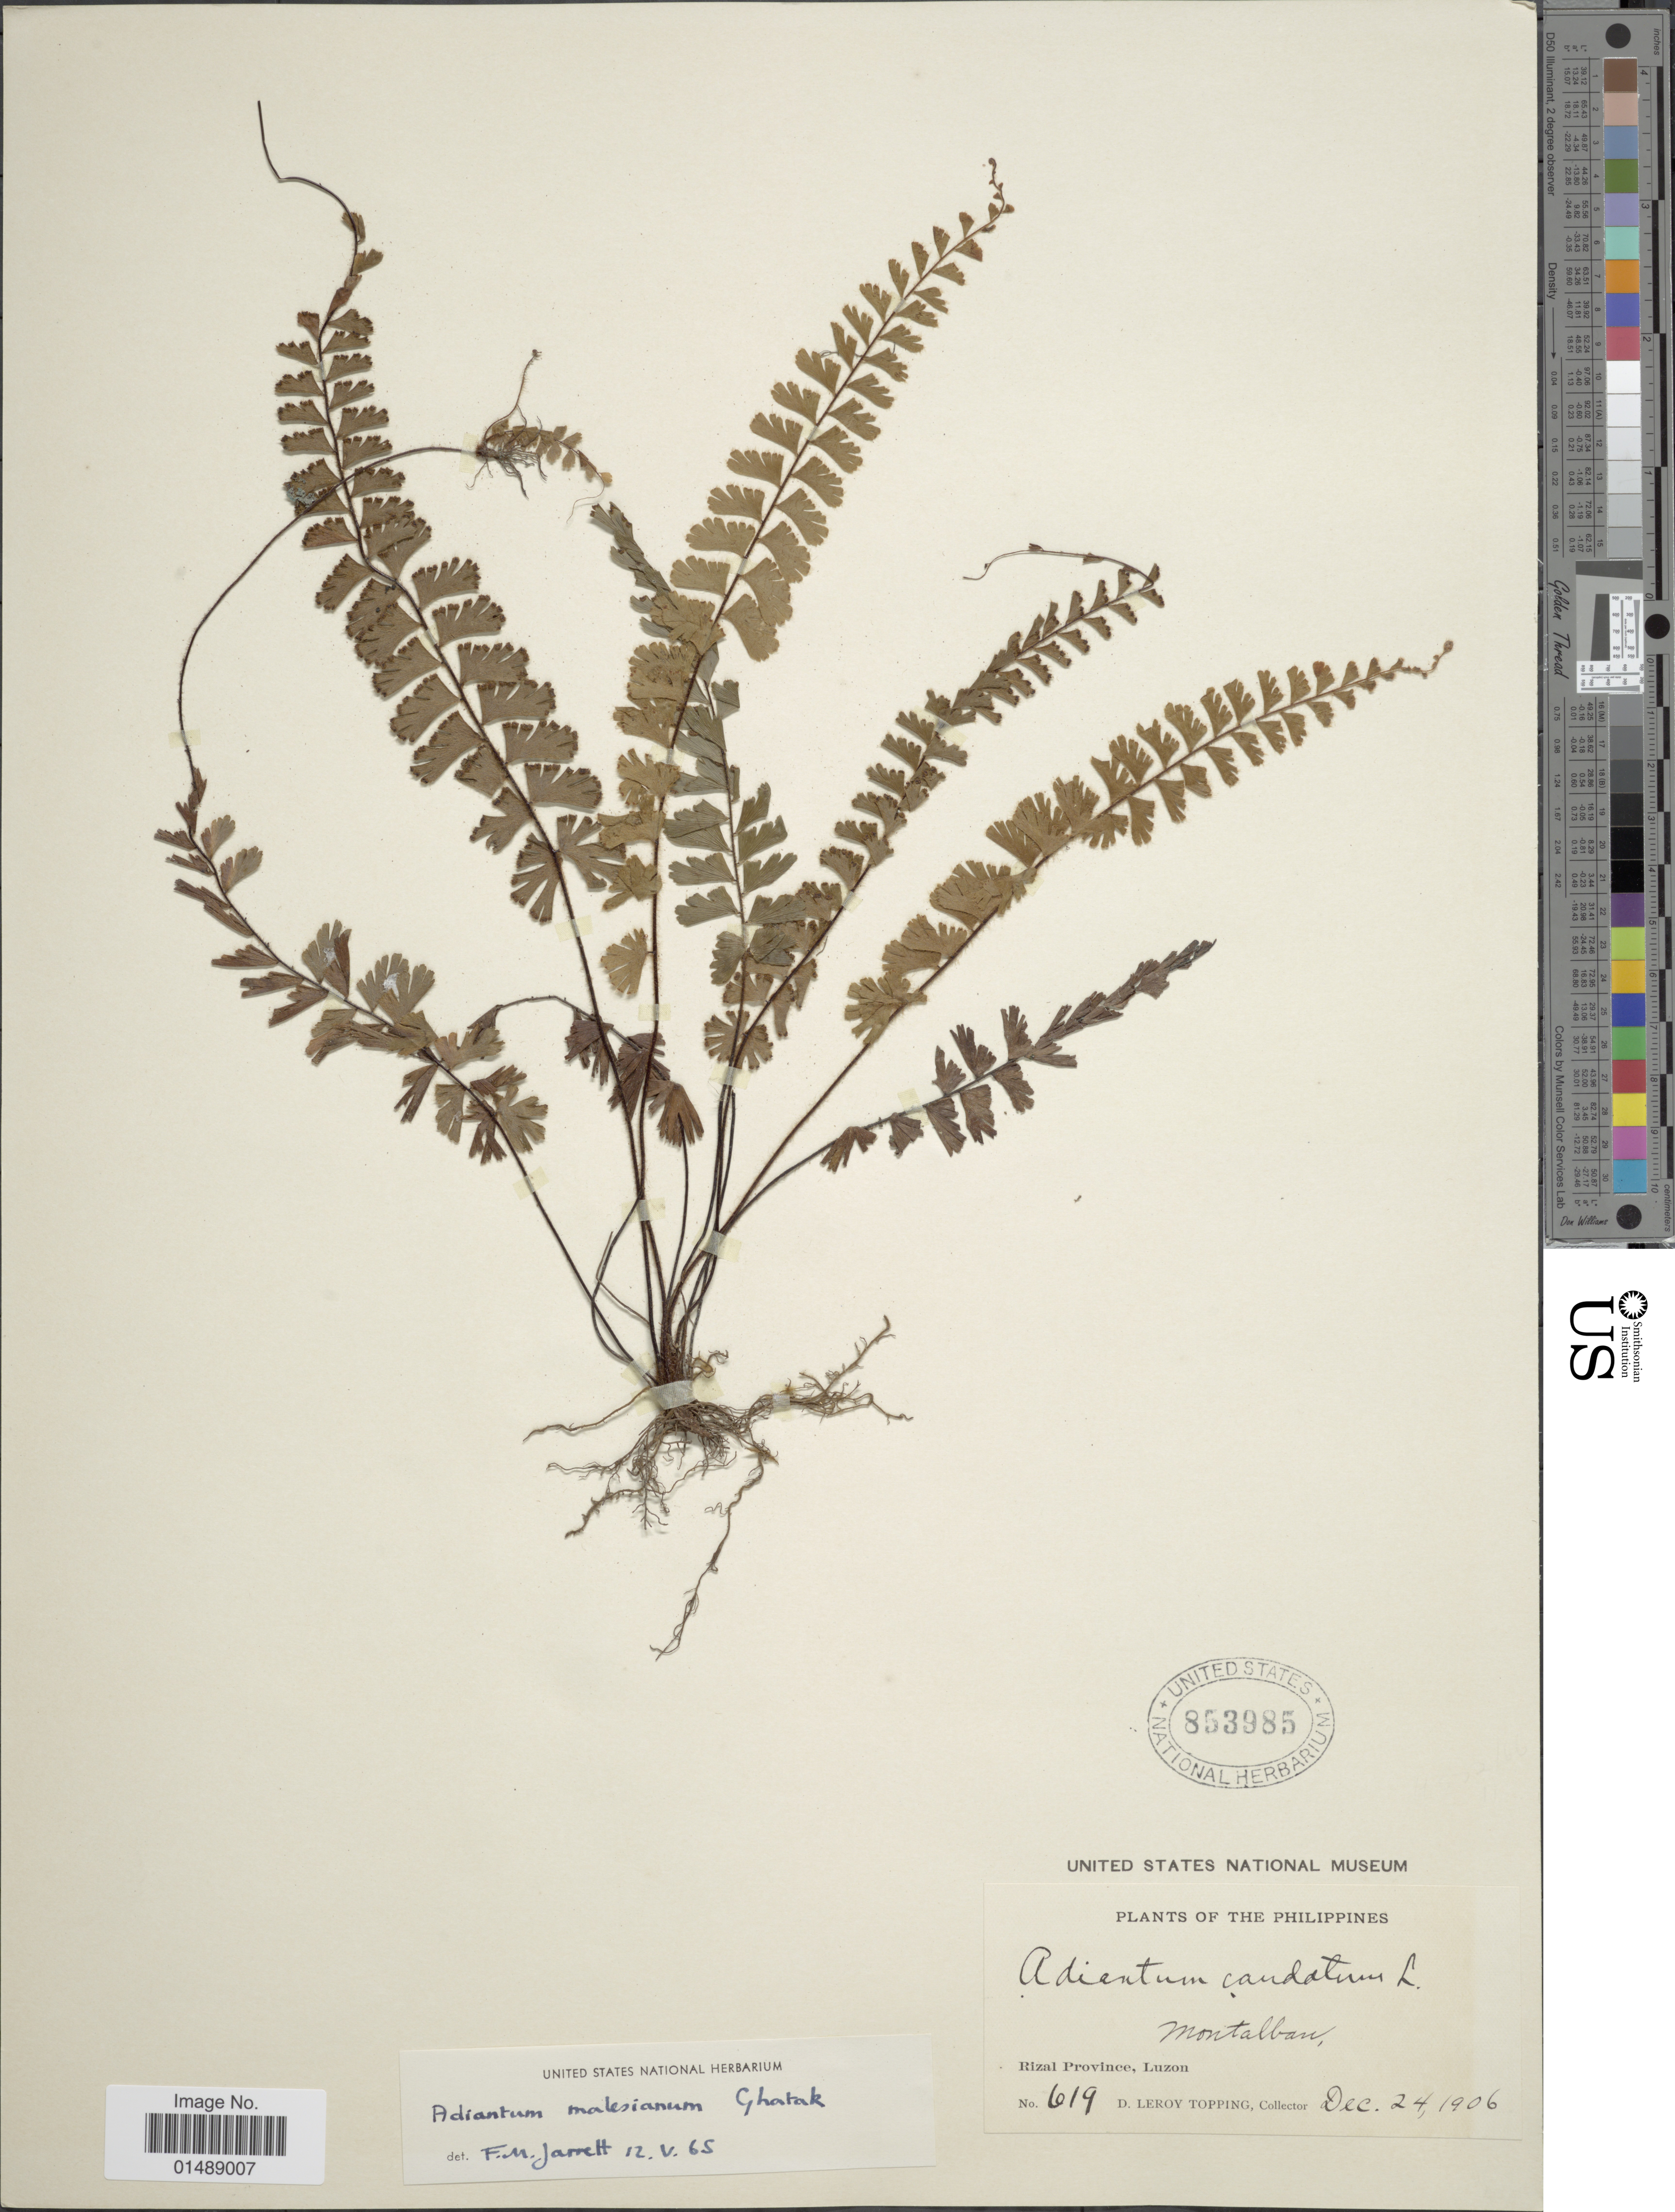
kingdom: Plantae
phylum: Tracheophyta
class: Polypodiopsida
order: Polypodiales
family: Pteridaceae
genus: Adiantum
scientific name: Adiantum malesianum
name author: J. Ghatak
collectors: D. L. Topping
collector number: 619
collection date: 1906-12-24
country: Philippines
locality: Montalban, Rizal Province, Luzon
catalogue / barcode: US 853985